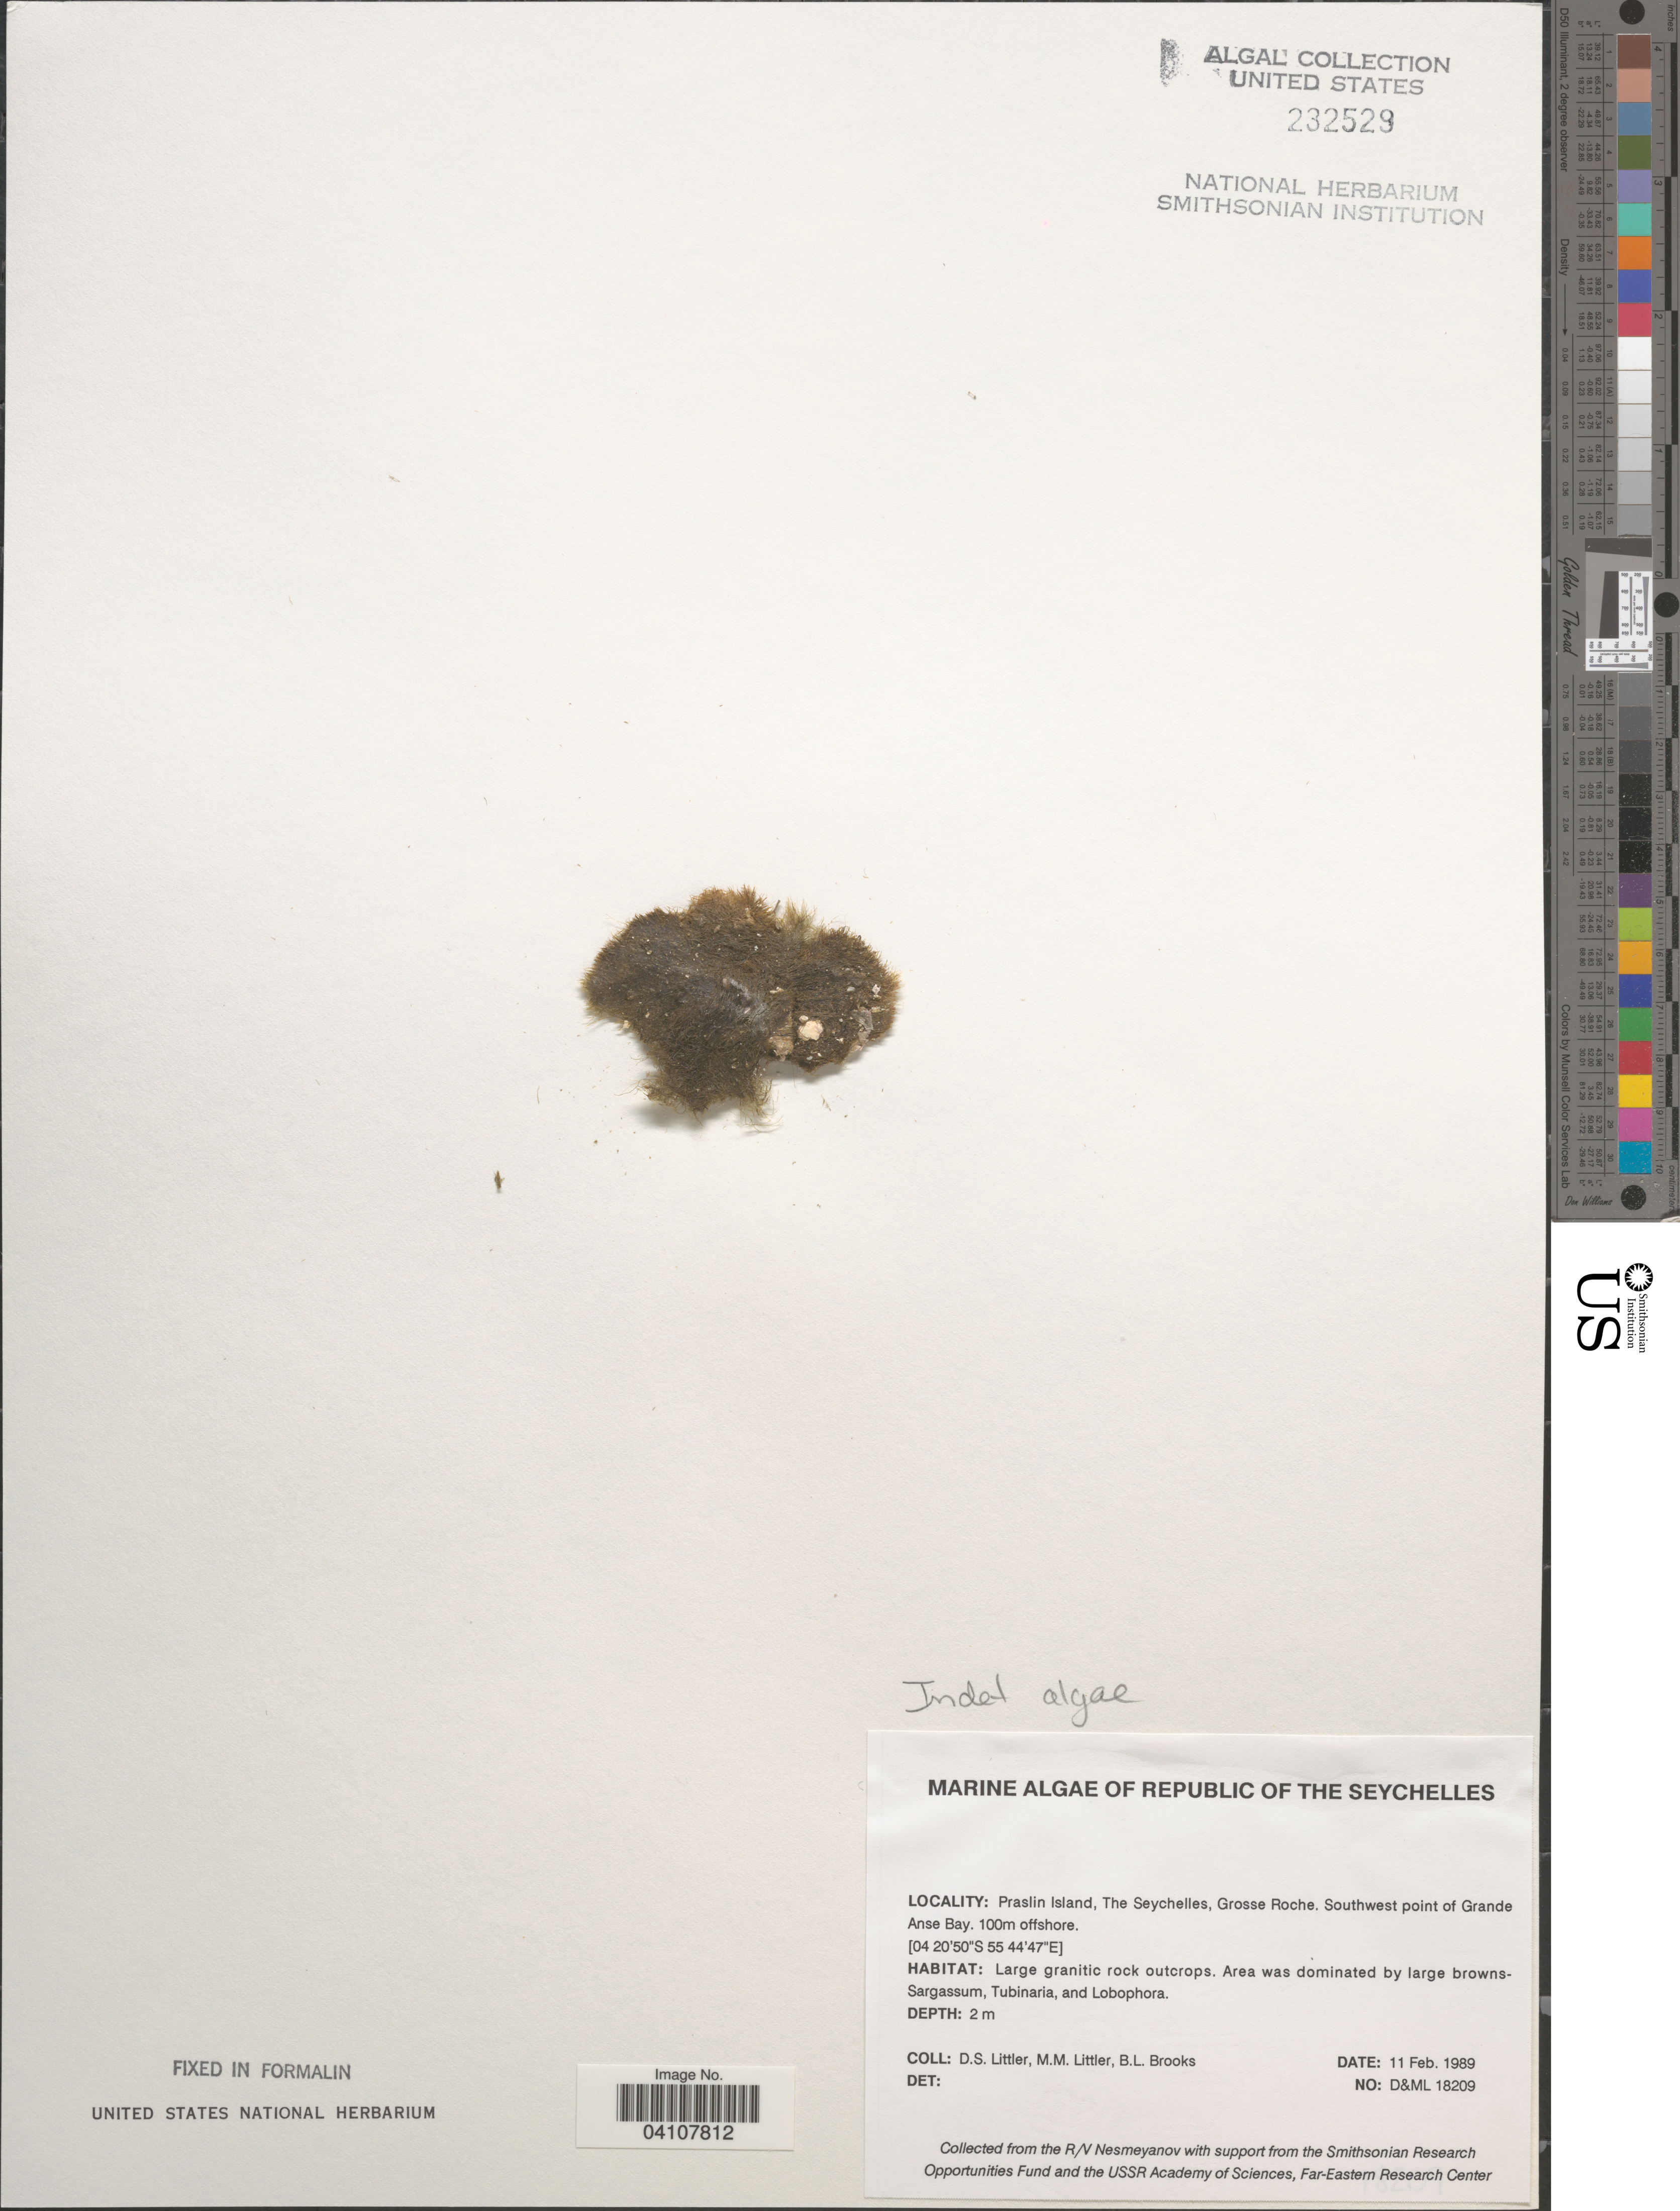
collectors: D. S. Littler & B. Brooks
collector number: D&ML18209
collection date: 1989-02-11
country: Seychelles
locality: Republic of the Seychelles. Praslin Island, Grosse Roche. Southwest point of Grande Anse Bay. 100m offshore.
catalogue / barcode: US 232529